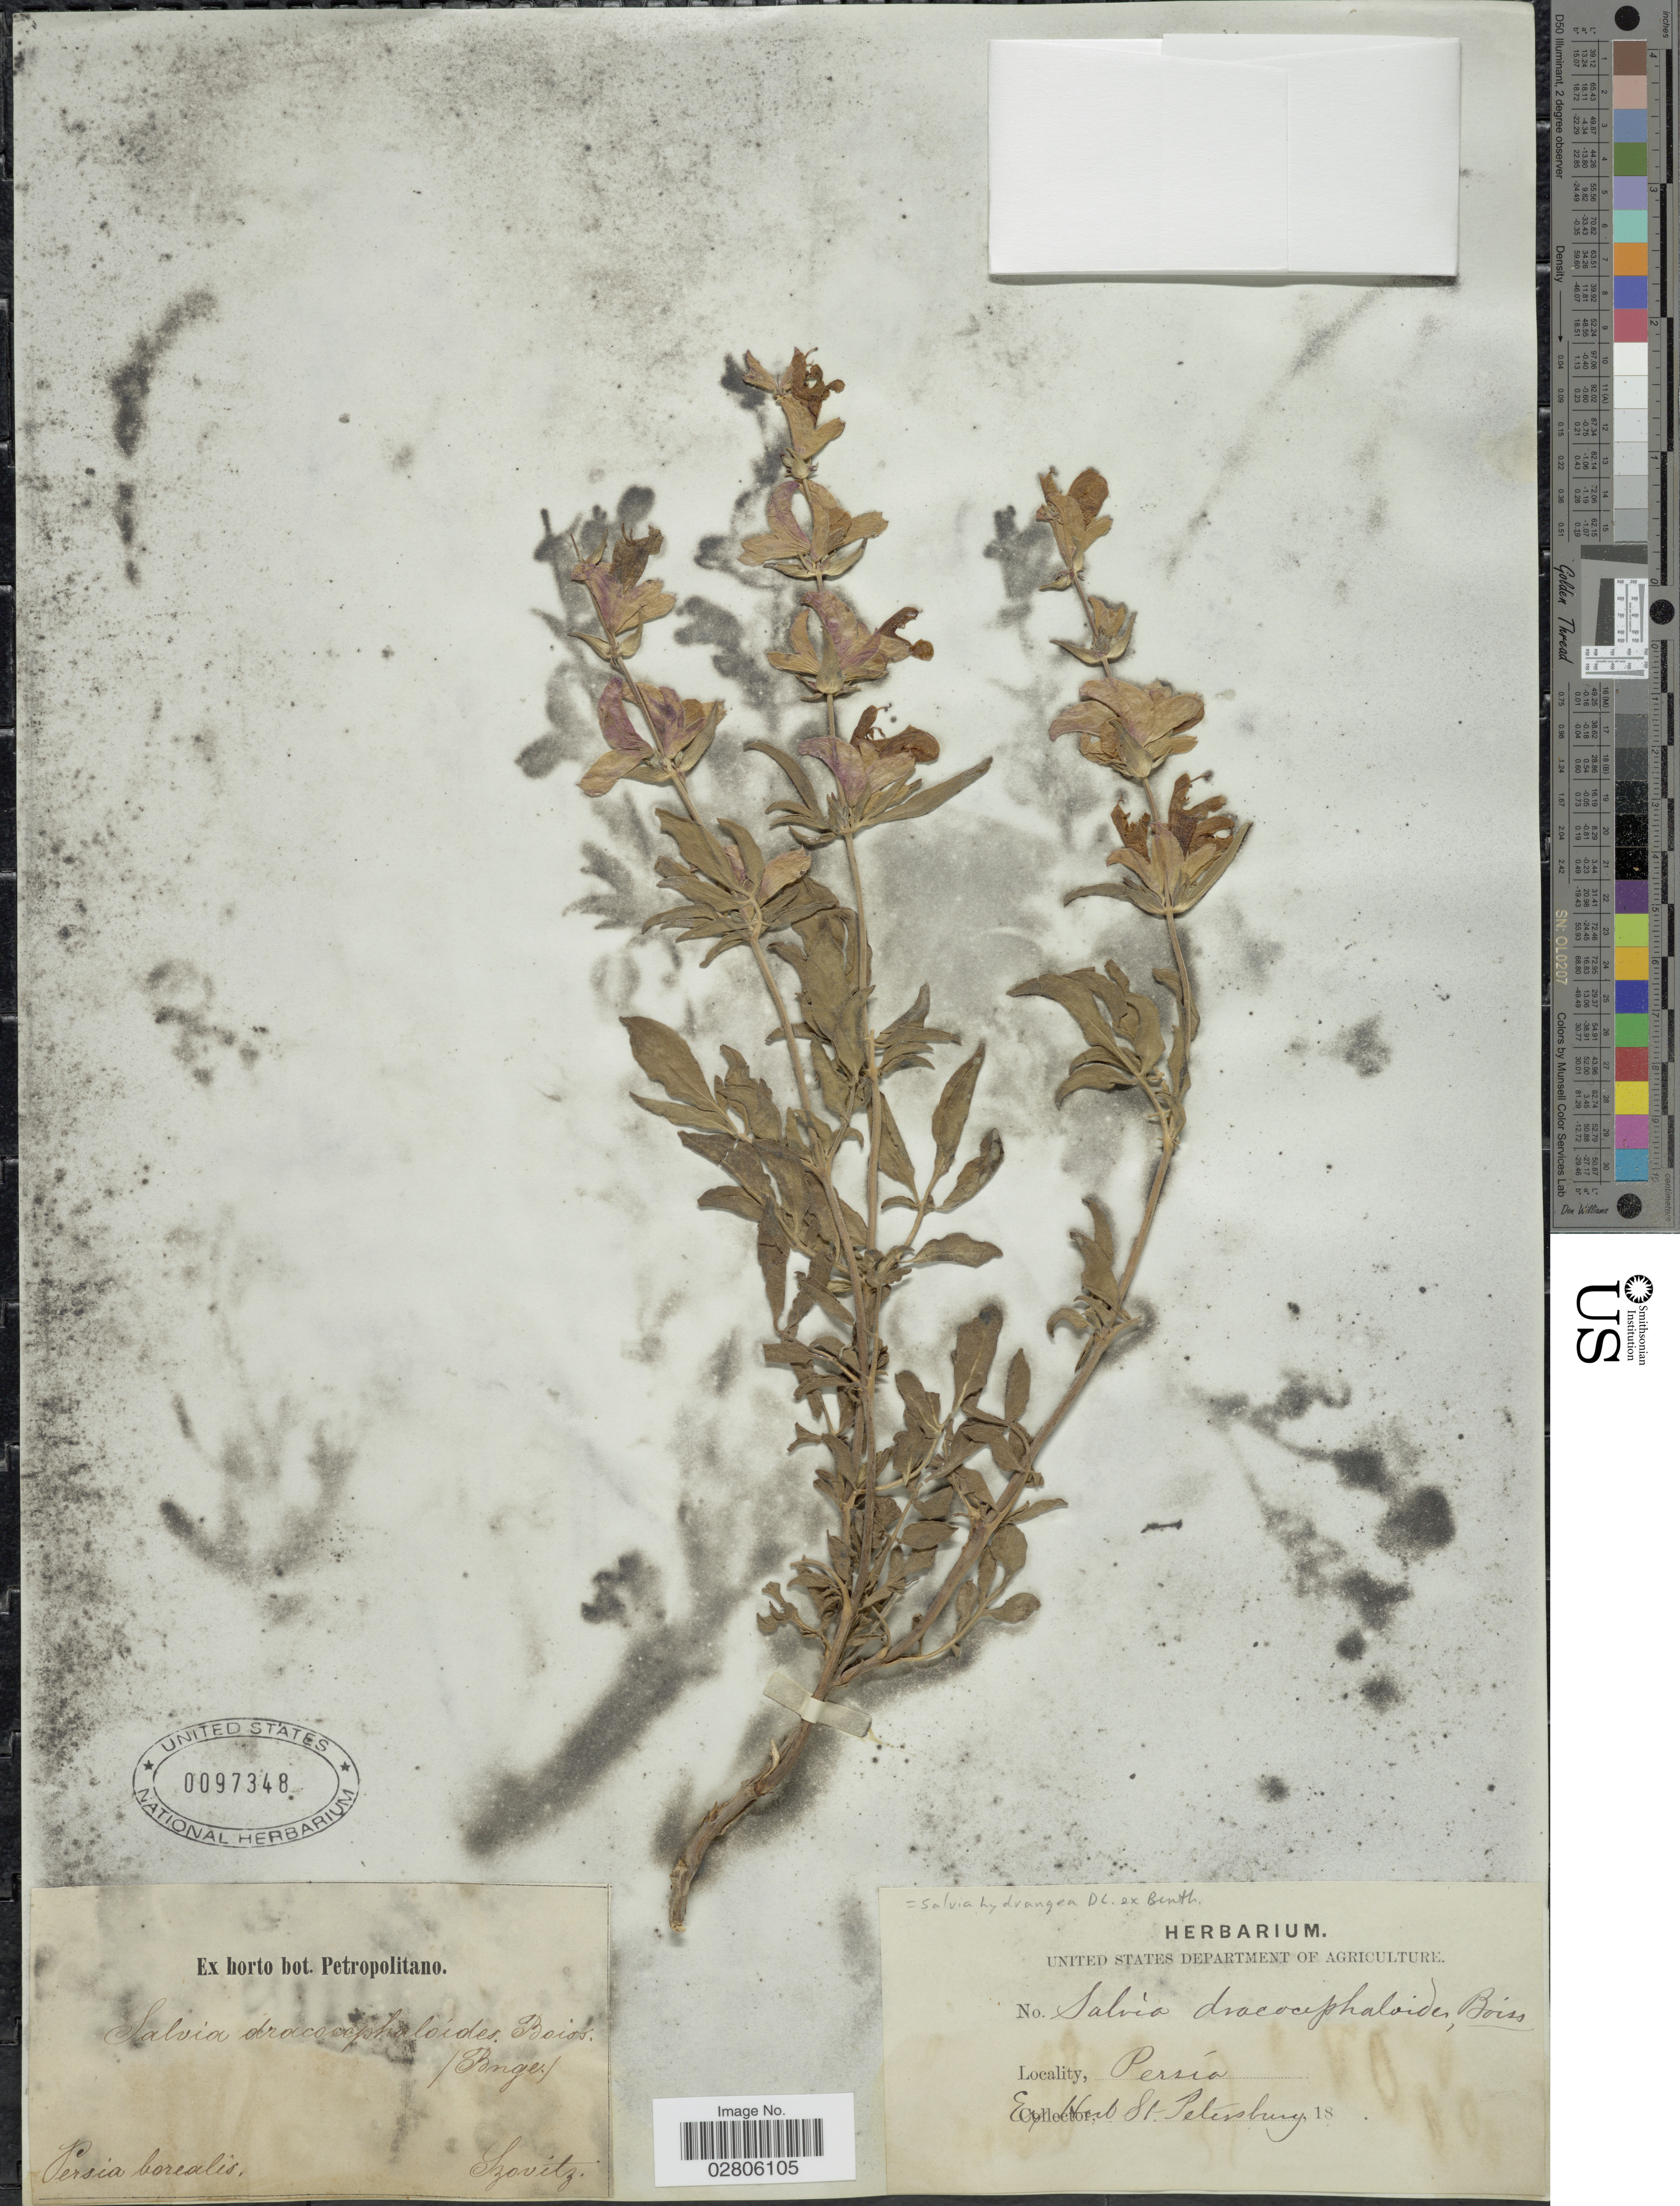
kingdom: Plantae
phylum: Tracheophyta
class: Magnoliopsida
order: Lamiales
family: Lamiaceae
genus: Salvia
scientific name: Salvia hydrangea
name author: DC. ex Benth.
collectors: Szovits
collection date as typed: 18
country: Iran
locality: Persia borealis.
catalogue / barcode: US 97348